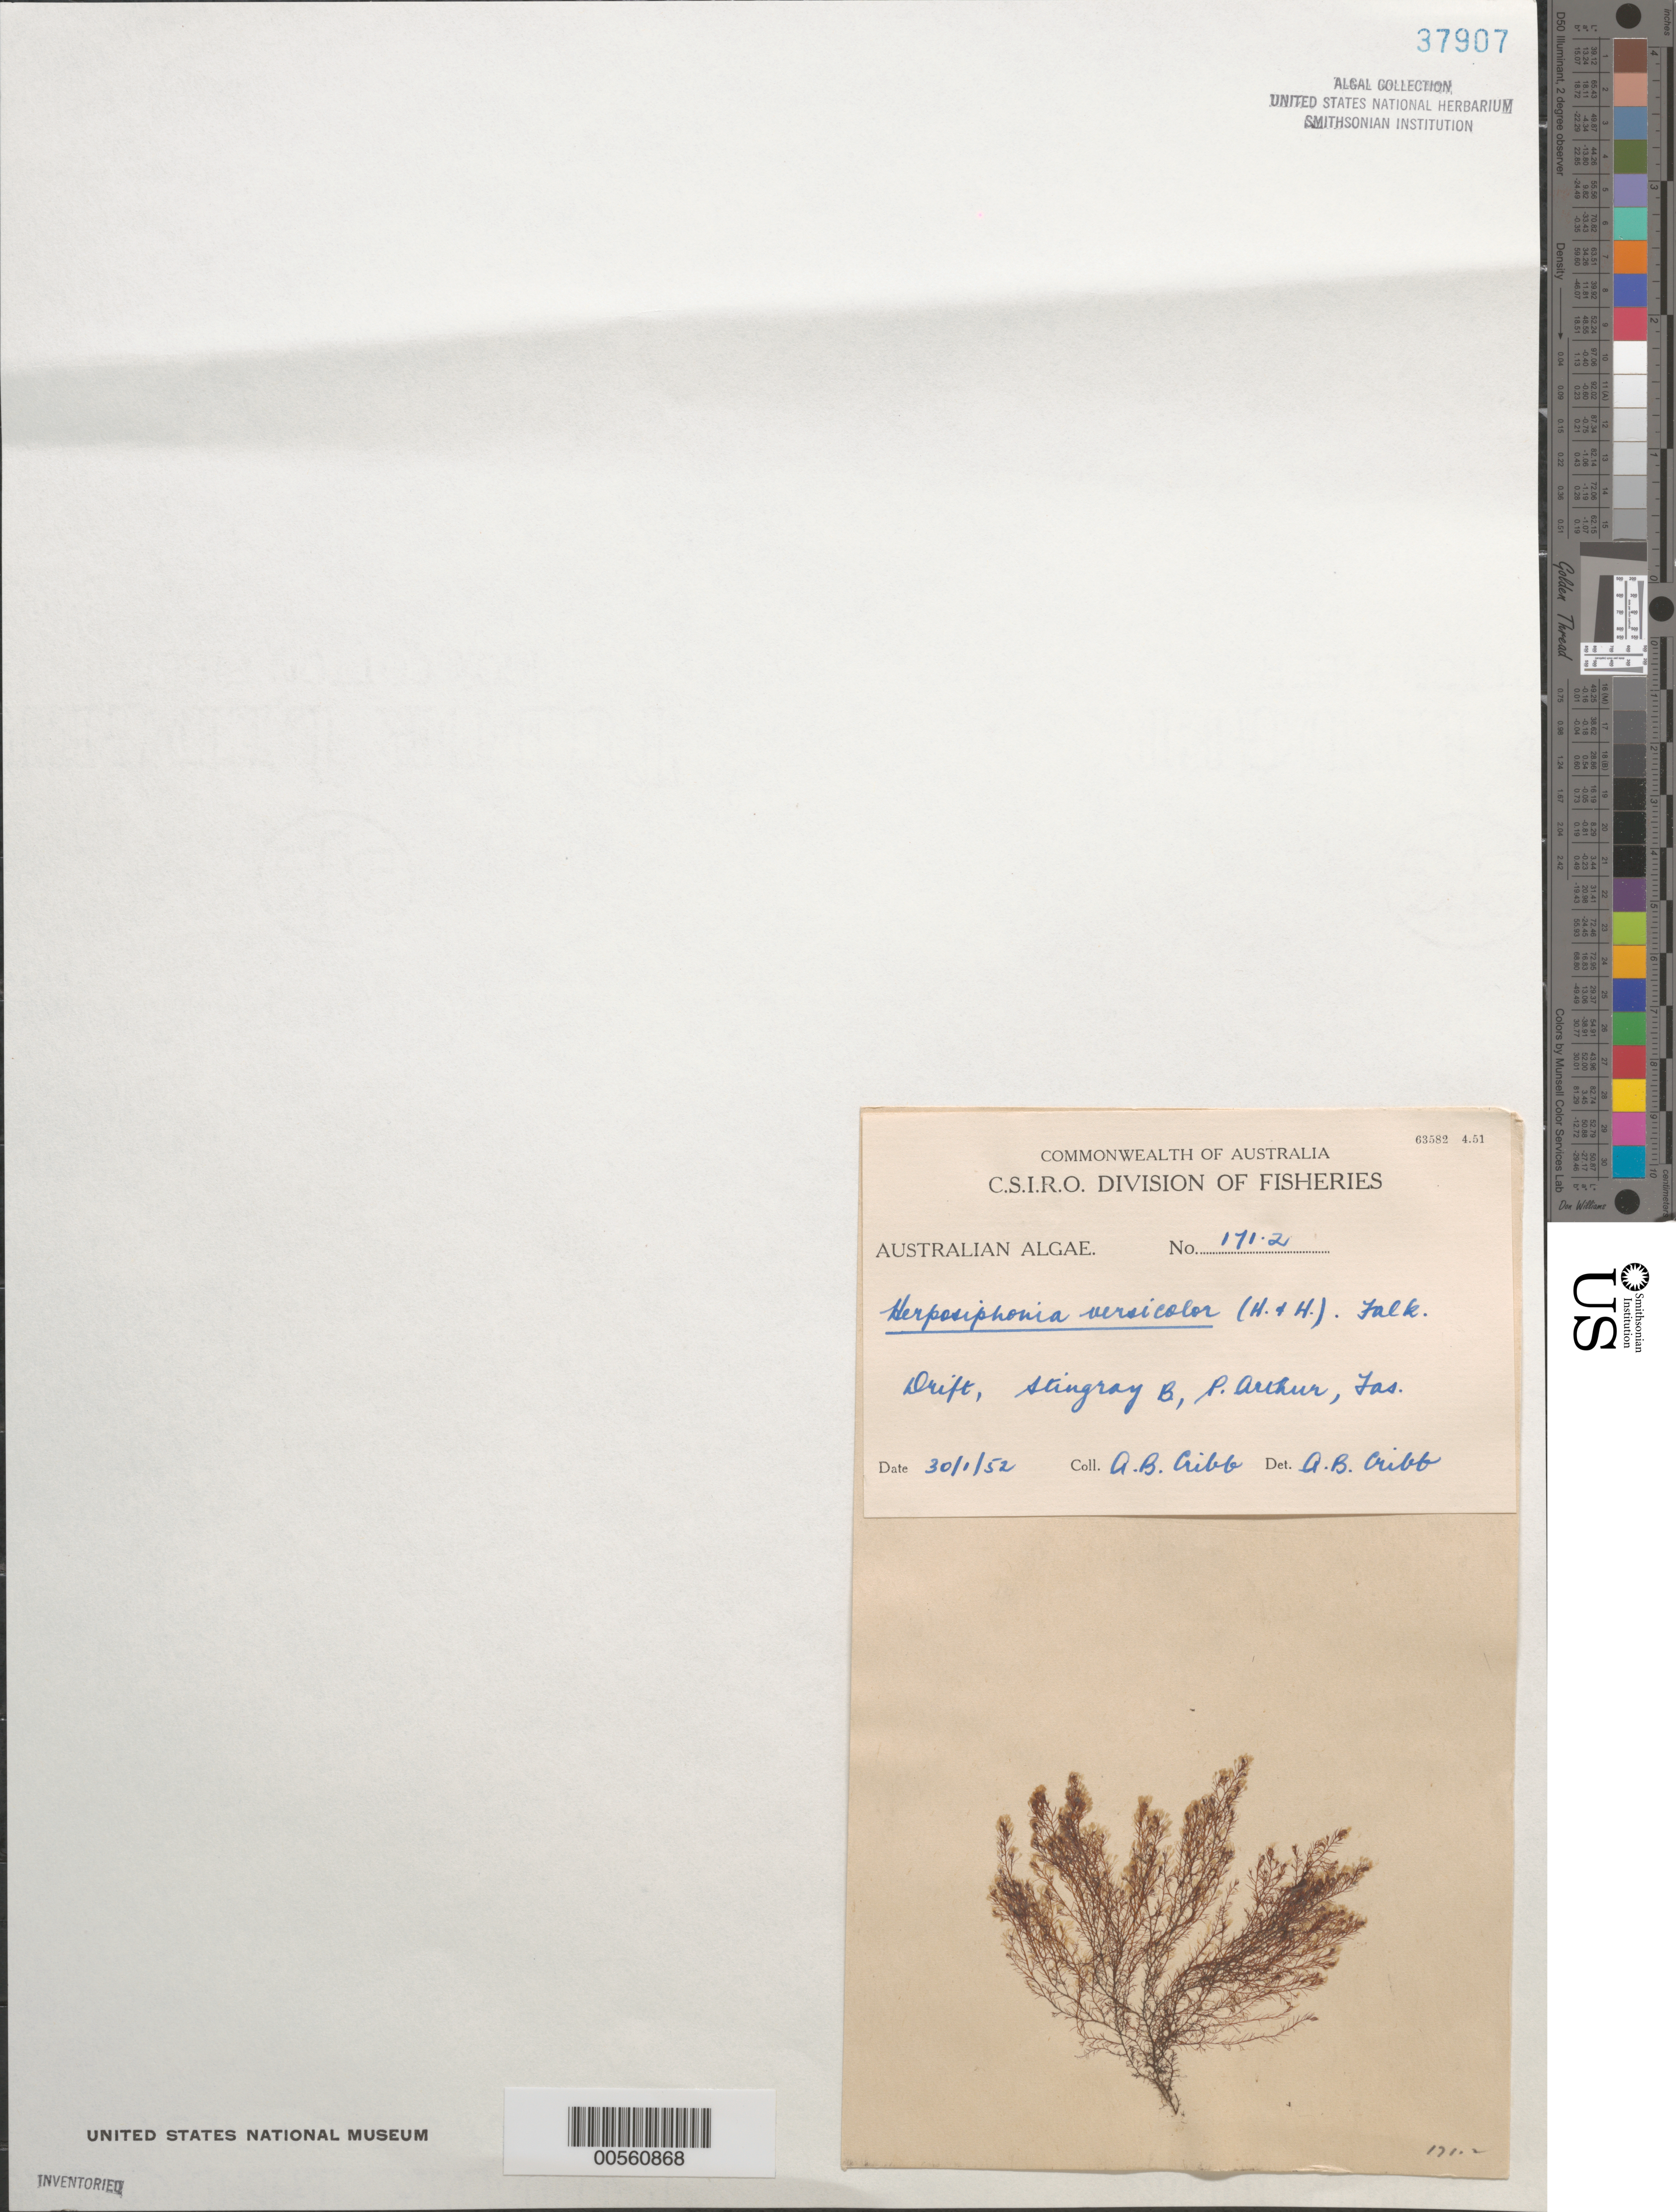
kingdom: Plantae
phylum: Rhodophyta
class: Florideophyceae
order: Ceramiales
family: Rhodomelaceae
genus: Herposiphonia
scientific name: Herposiphonia versicolor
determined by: Cribb, A. B.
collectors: A. Cribb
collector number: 171.2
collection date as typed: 30 Jan 1952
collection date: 1952-01-30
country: Australia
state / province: Tasmania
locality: Stingray bay, port arthur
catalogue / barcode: US 37907